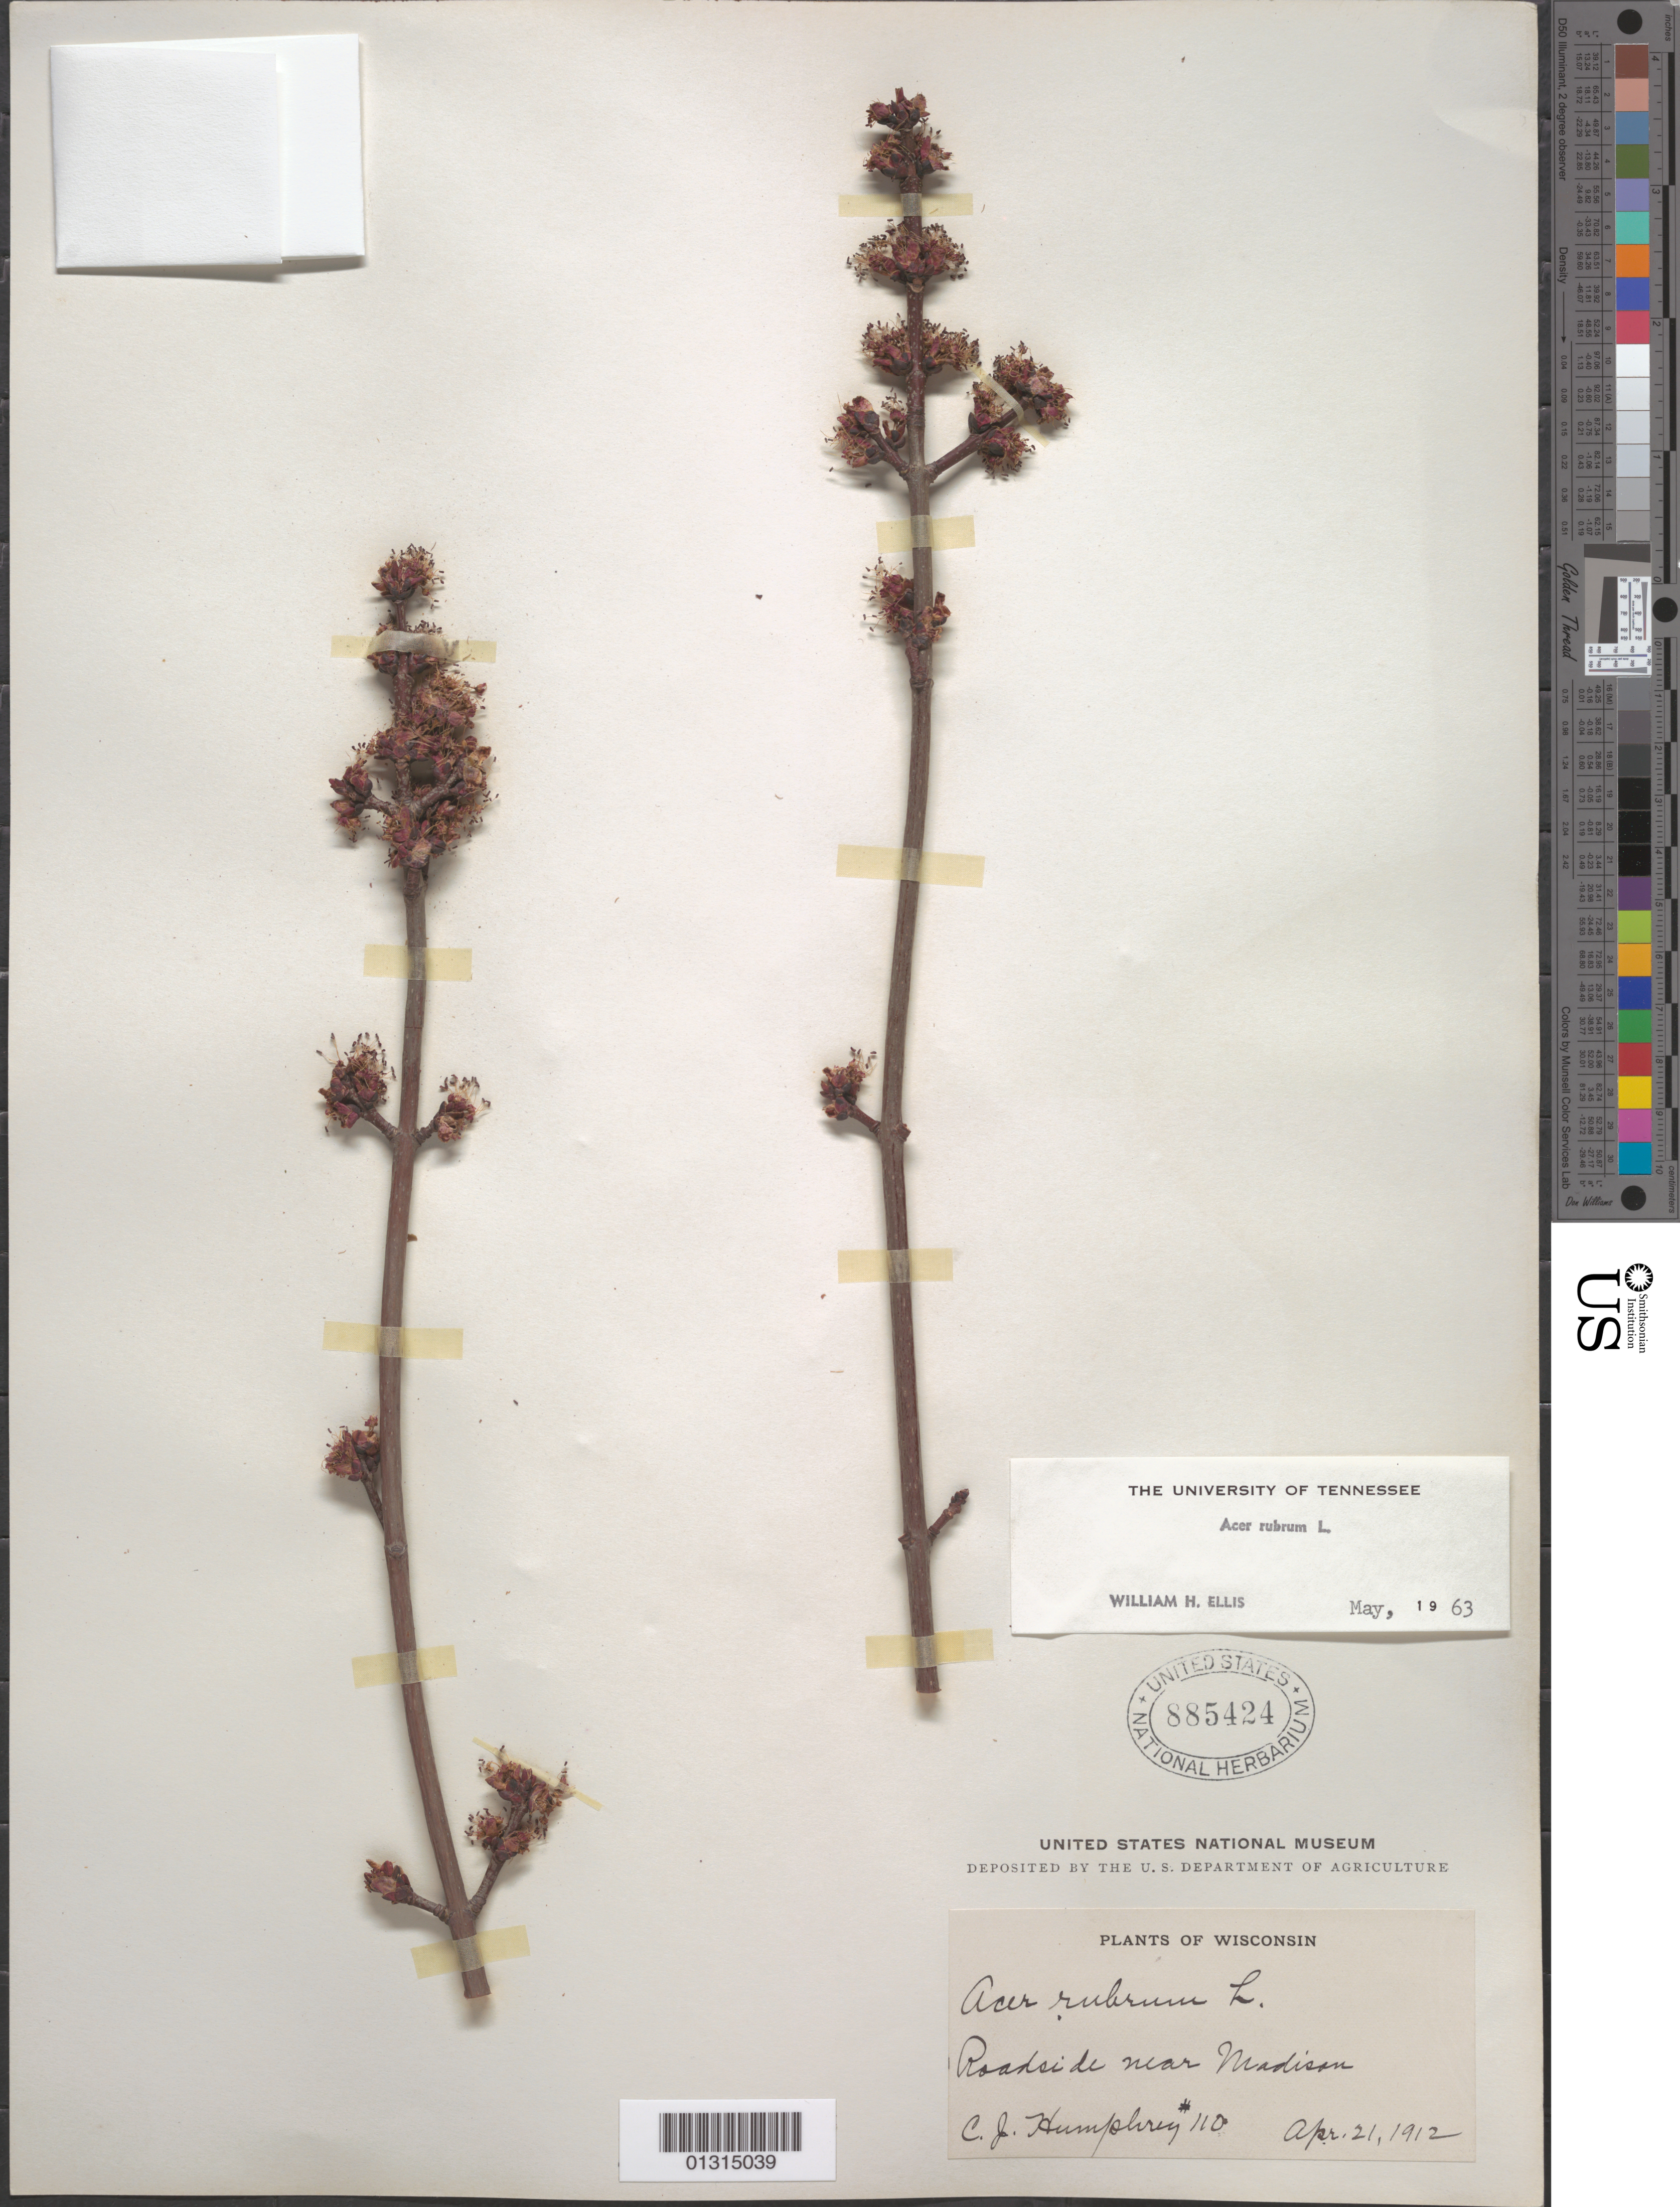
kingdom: Plantae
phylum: Tracheophyta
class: Magnoliopsida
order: Sapindales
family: Sapindaceae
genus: Acer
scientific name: Acer rubrum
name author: L.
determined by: Ellis, W. H.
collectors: C. Humphrey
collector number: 110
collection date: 1912-04-21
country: United States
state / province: Wisconsin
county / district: Dane County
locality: Madison, near.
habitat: Roadside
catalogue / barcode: US 885424